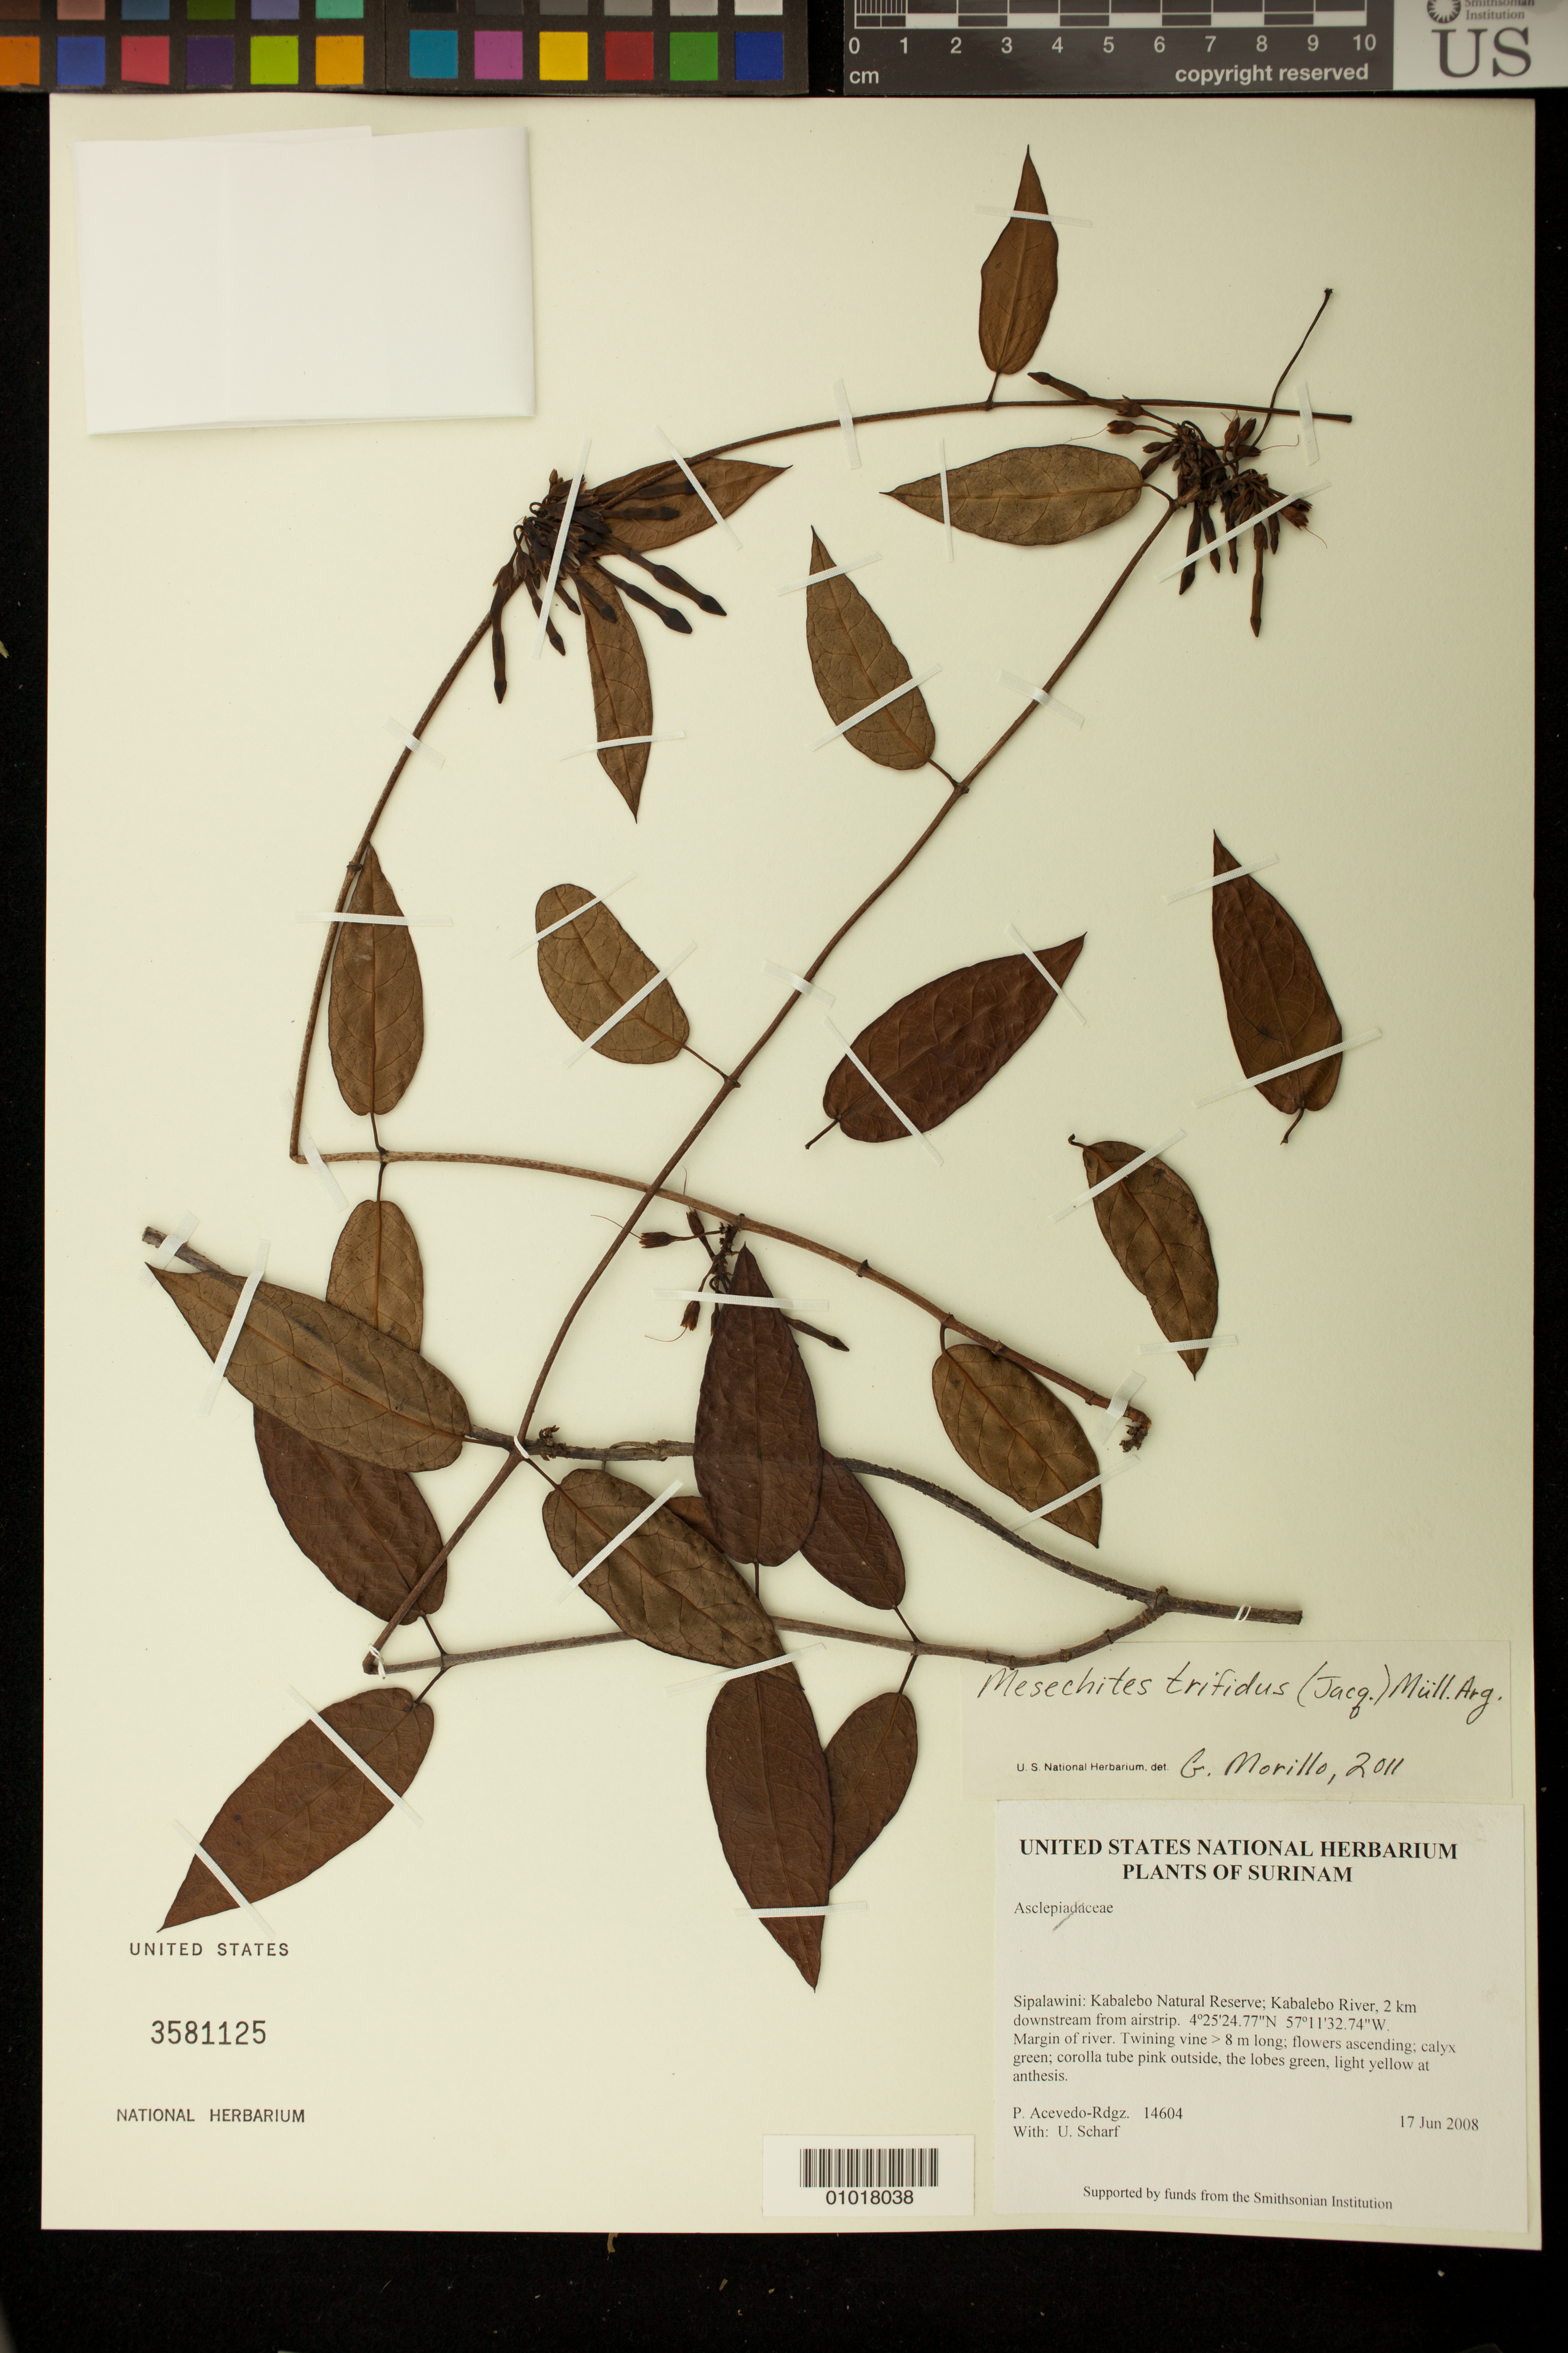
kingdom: Plantae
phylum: Tracheophyta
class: Magnoliopsida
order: Gentianales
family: Apocynaceae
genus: Mesechites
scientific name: Mesechites trifidus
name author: (Jacq.) Müll. Arg.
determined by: Morillo, G.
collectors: P. Acevedo-Rodr. & U. Scharf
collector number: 14604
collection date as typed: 17 Jun 2008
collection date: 2008-06-17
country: Suriname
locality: Sipalawini: Kabalebo Natural Reserve; Kabalebo River, 2 km downstream from airstrip.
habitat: Margin of river.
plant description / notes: BBS, K, NY, MO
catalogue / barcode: US 3581125